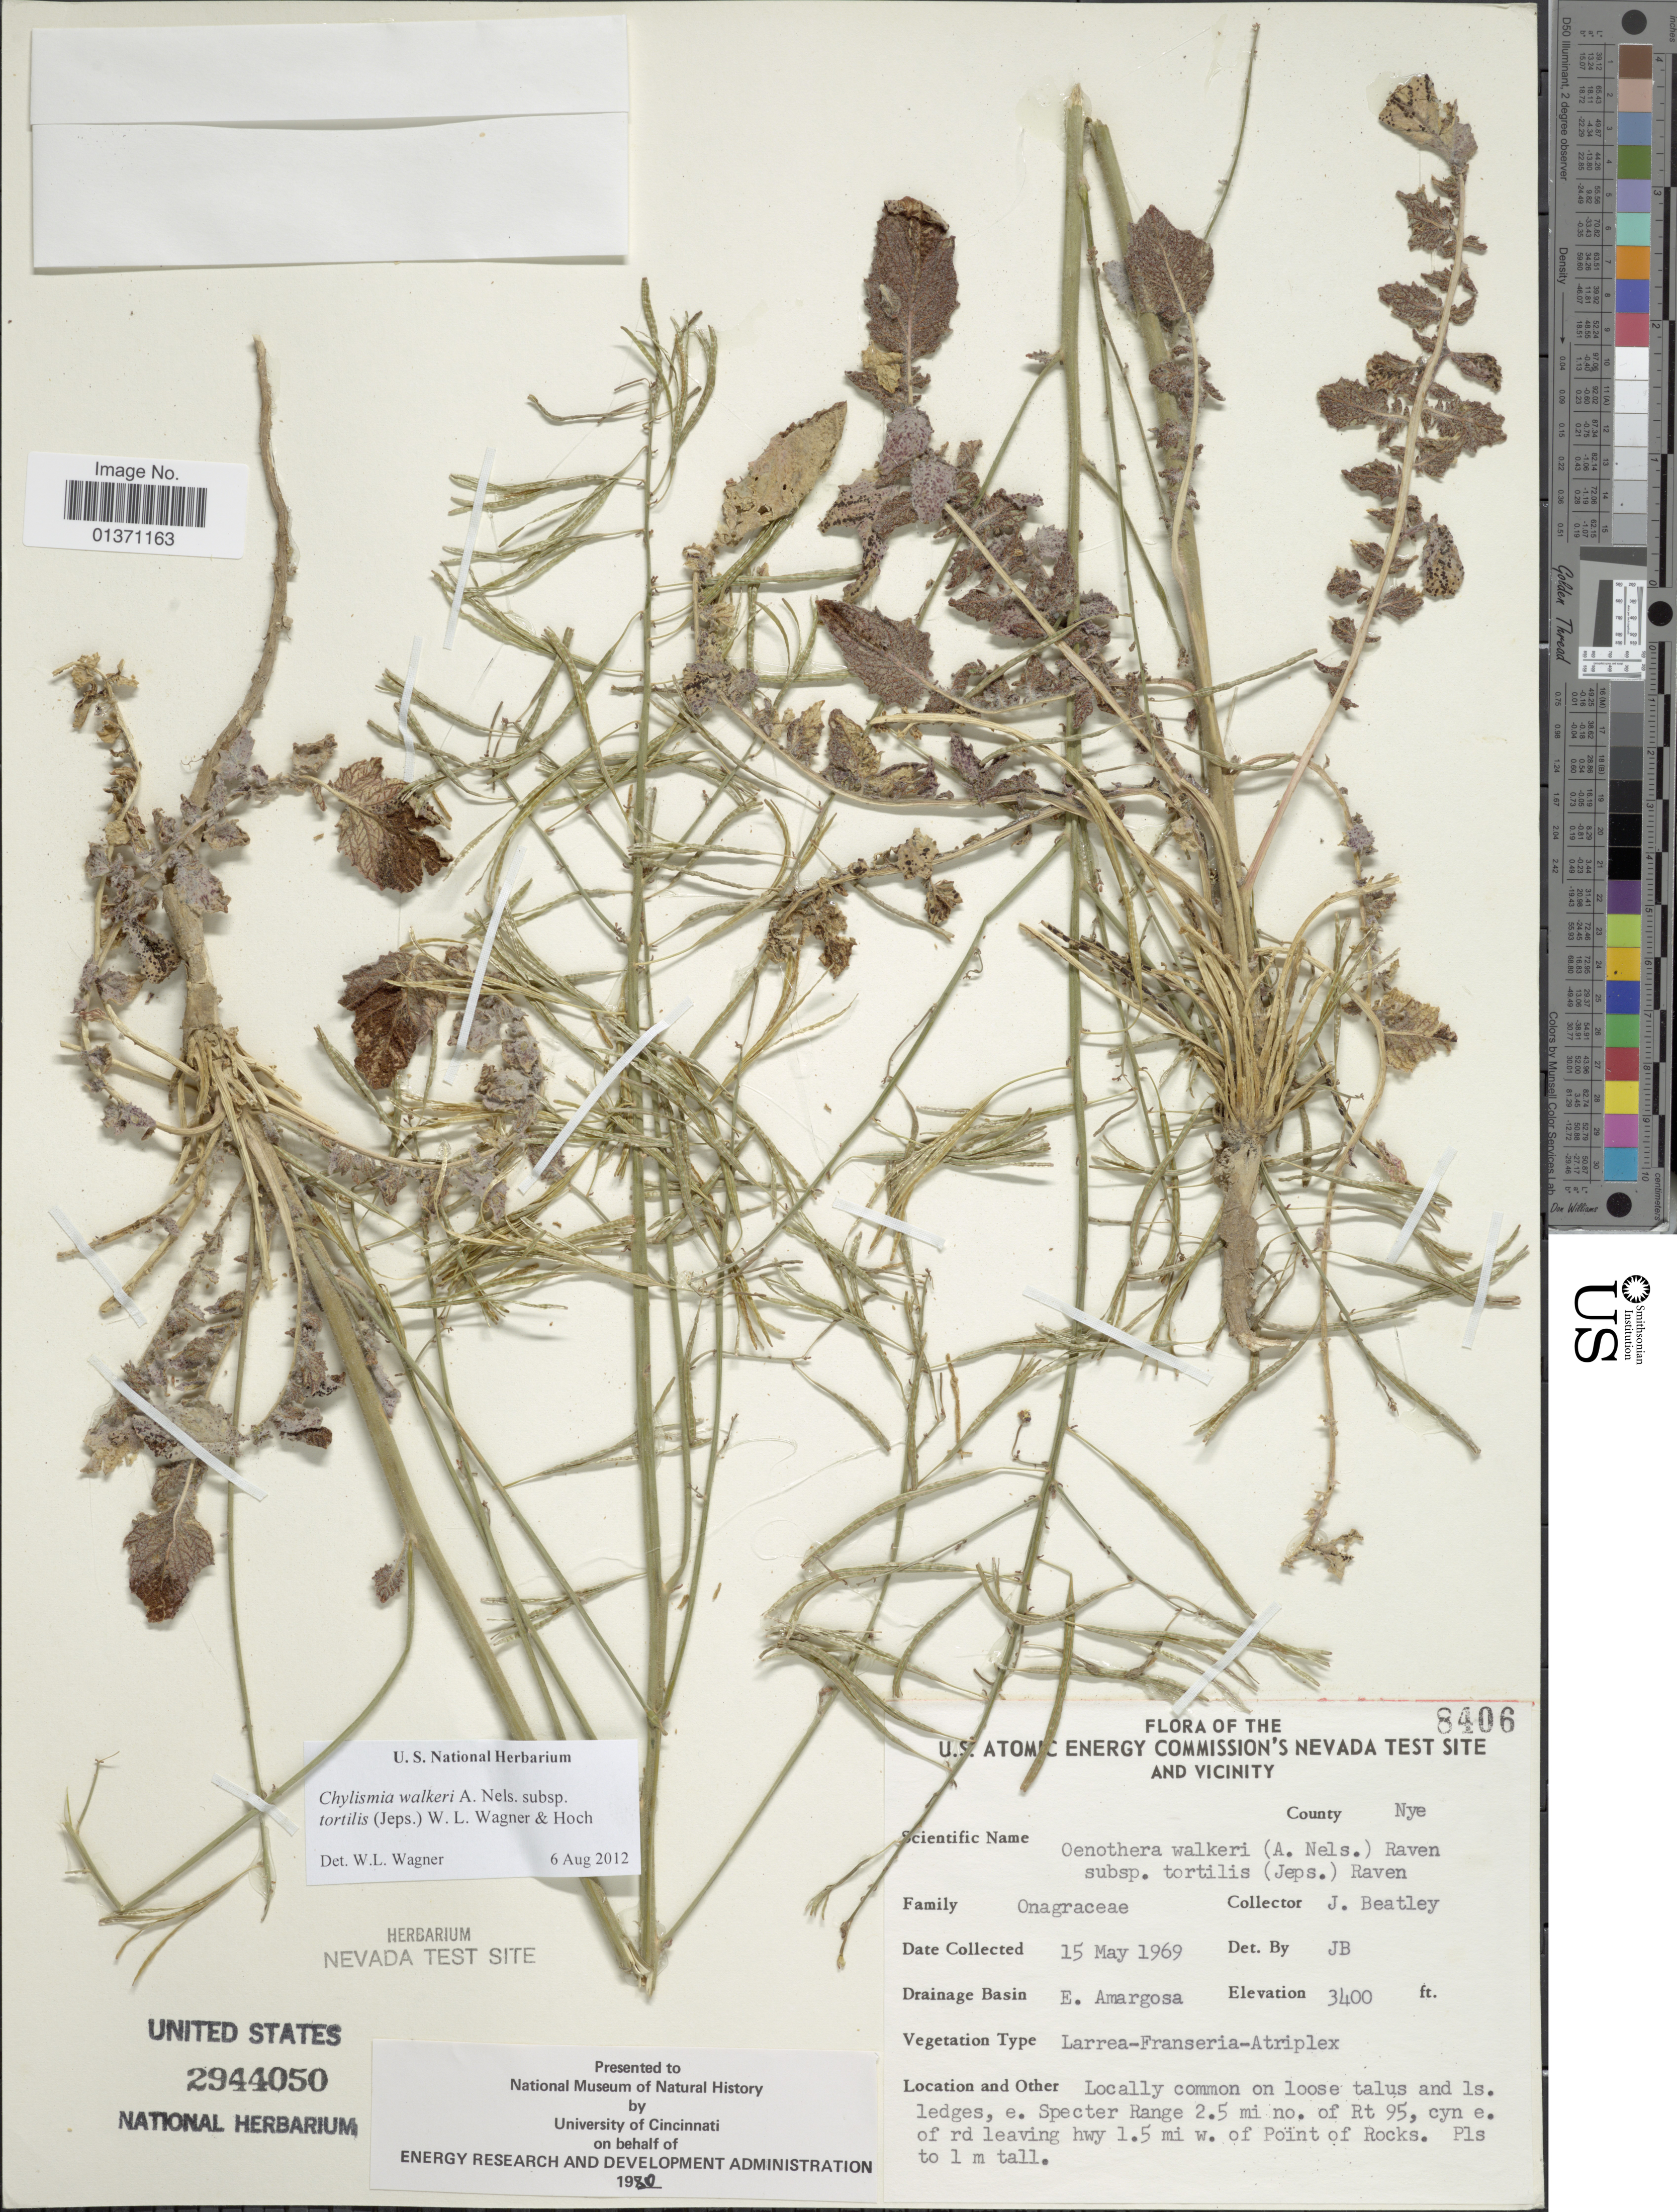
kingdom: Plantae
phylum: Tracheophyta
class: Magnoliopsida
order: Myrtales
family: Onagraceae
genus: Chylismia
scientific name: Chylismia walkeri subsp. tortilis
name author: (Jeps.) W.L. Wagner & Hoch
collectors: J. C. Beatley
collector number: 8406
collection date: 1969-05-15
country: United States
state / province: Nevada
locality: U. S. Atomic Energy Commission's Nevada Test Site and Vicinity, E. Amargosa, locally common on loose talus and ls. ledges, e. Specter Range 2.5 mi no. of Rt 95, cyn e. of rd leaving hwy 1.5 mi w. of Point of Rocks, County Nye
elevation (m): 1036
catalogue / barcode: US 2944050